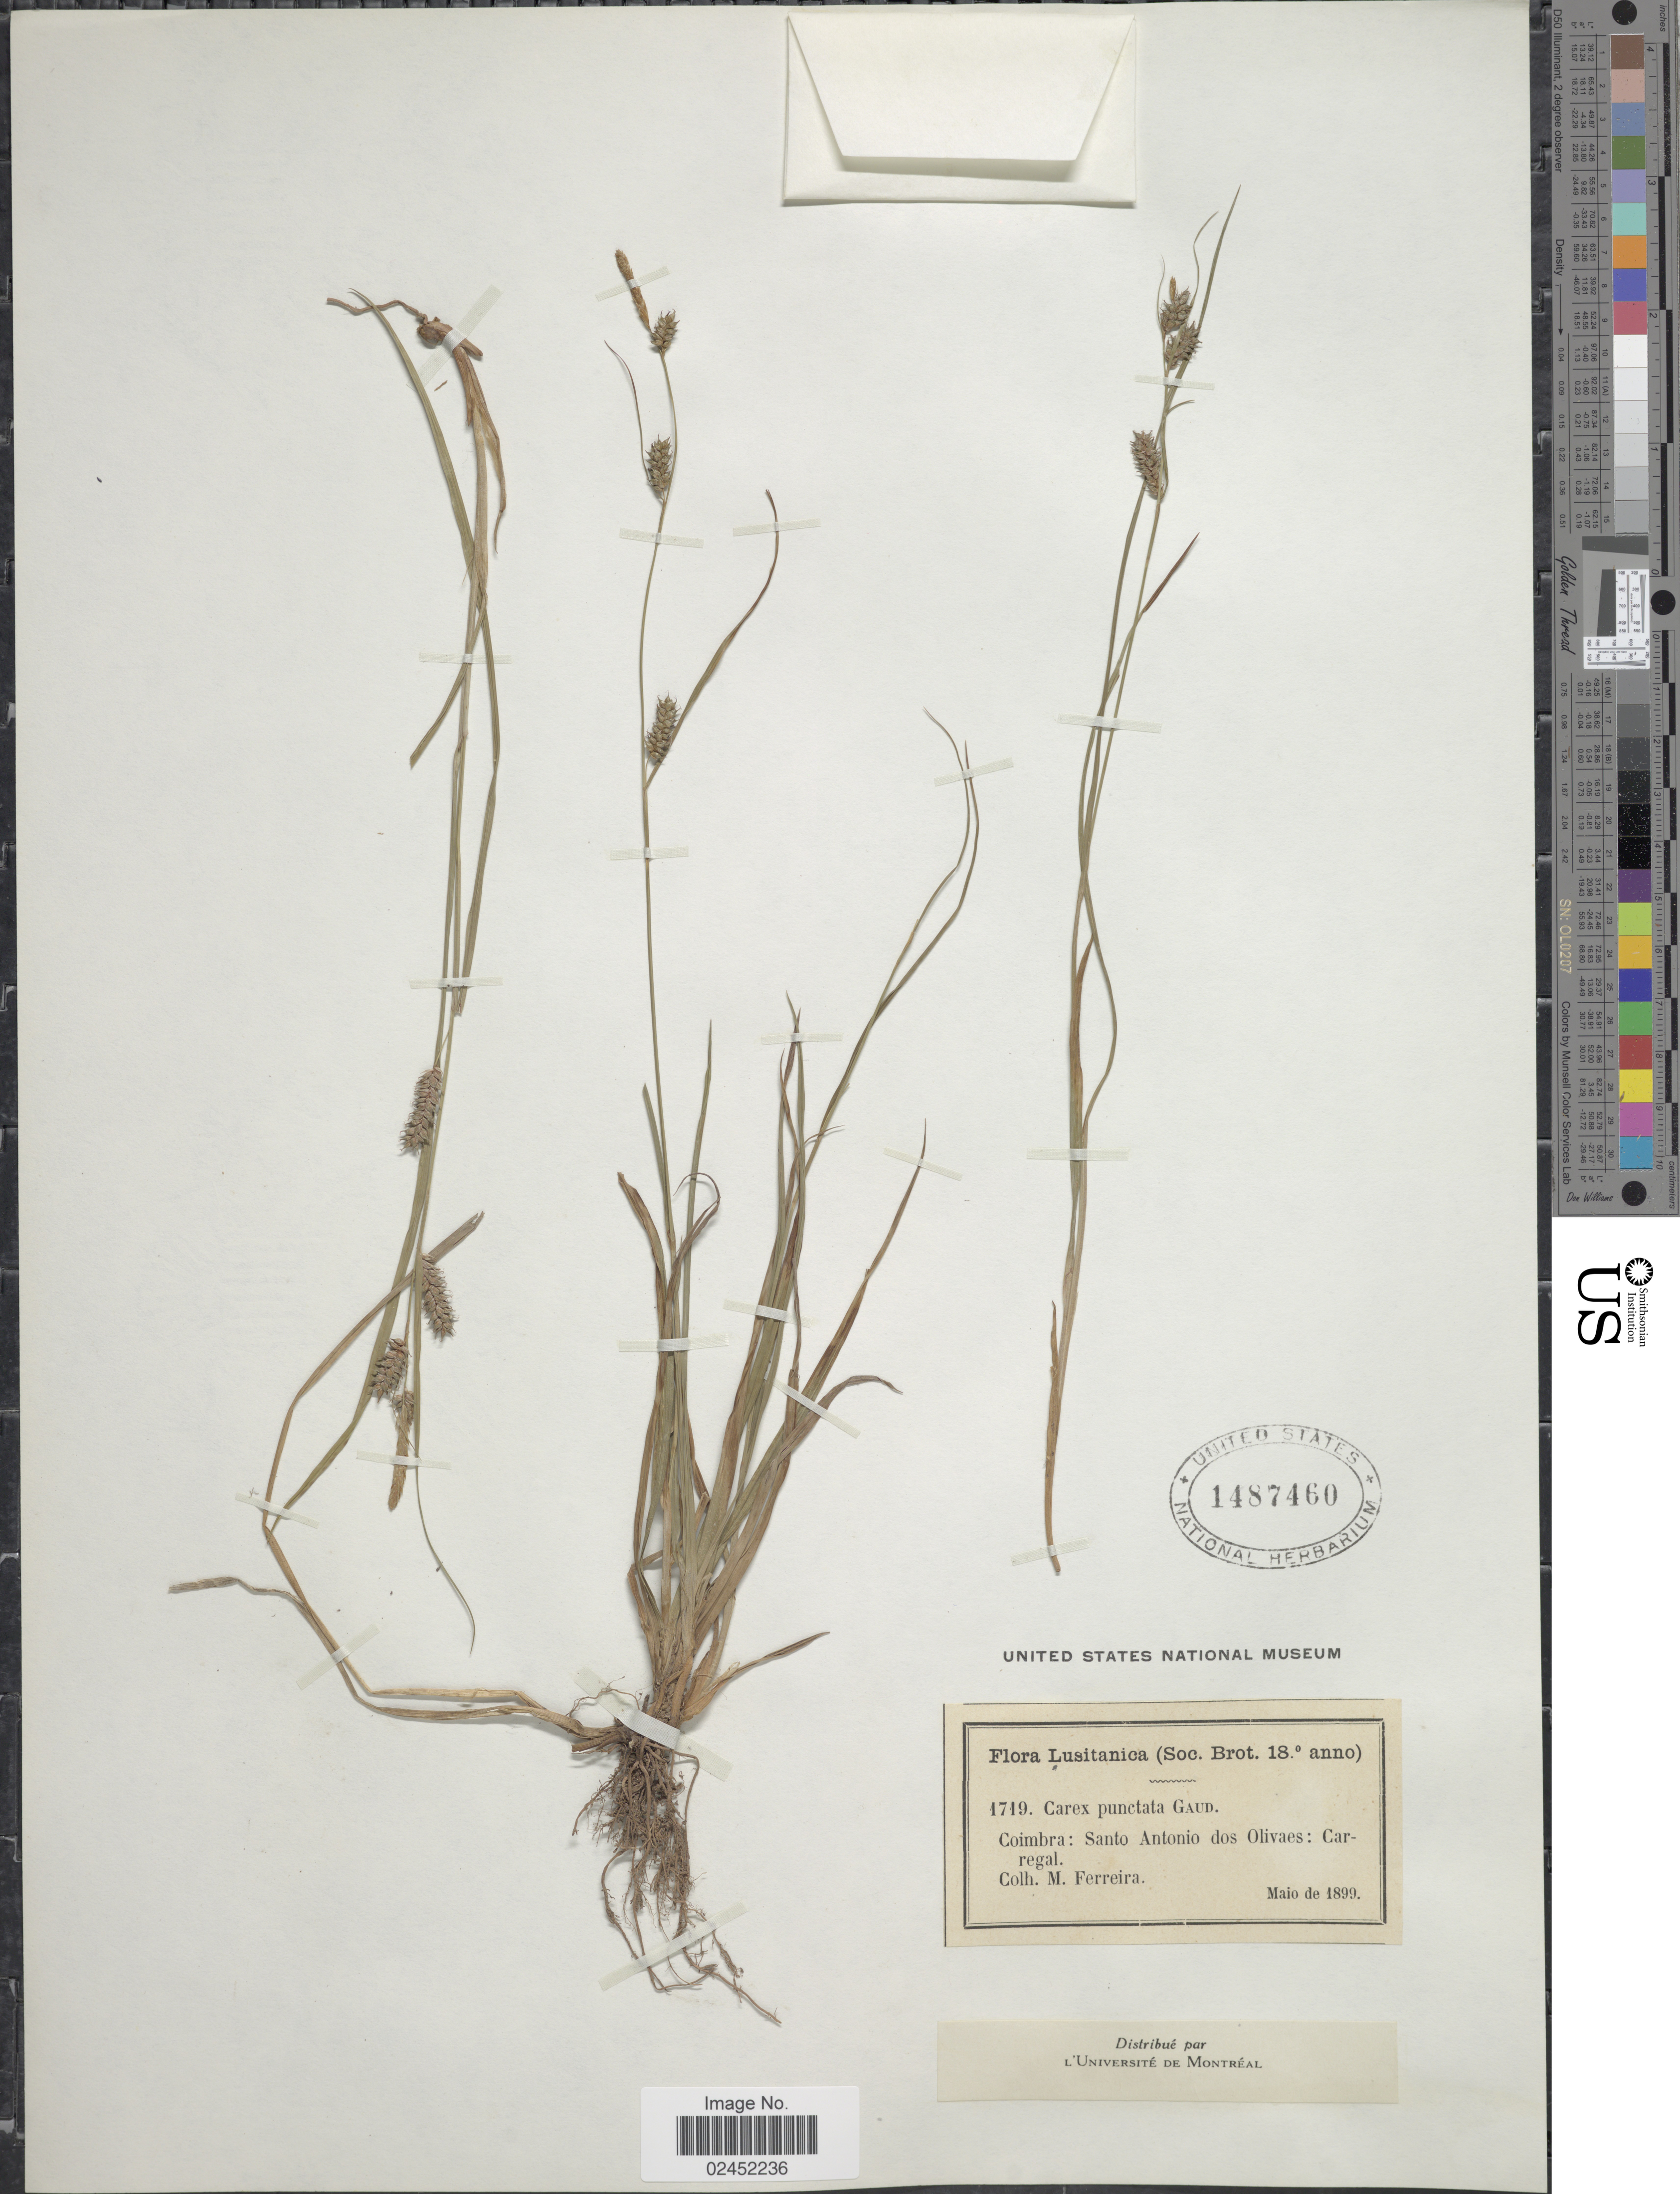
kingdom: Plantae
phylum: Tracheophyta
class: Liliopsida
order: Poales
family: Cyperaceae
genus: Carex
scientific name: Carex punctata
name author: Gaudin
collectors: M. B. Ferreira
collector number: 1719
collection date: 1899-05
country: Portugal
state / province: Coimbra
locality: Coimbra: Santo Antonio dos Olivaes: Car regal.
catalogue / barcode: US 1487460